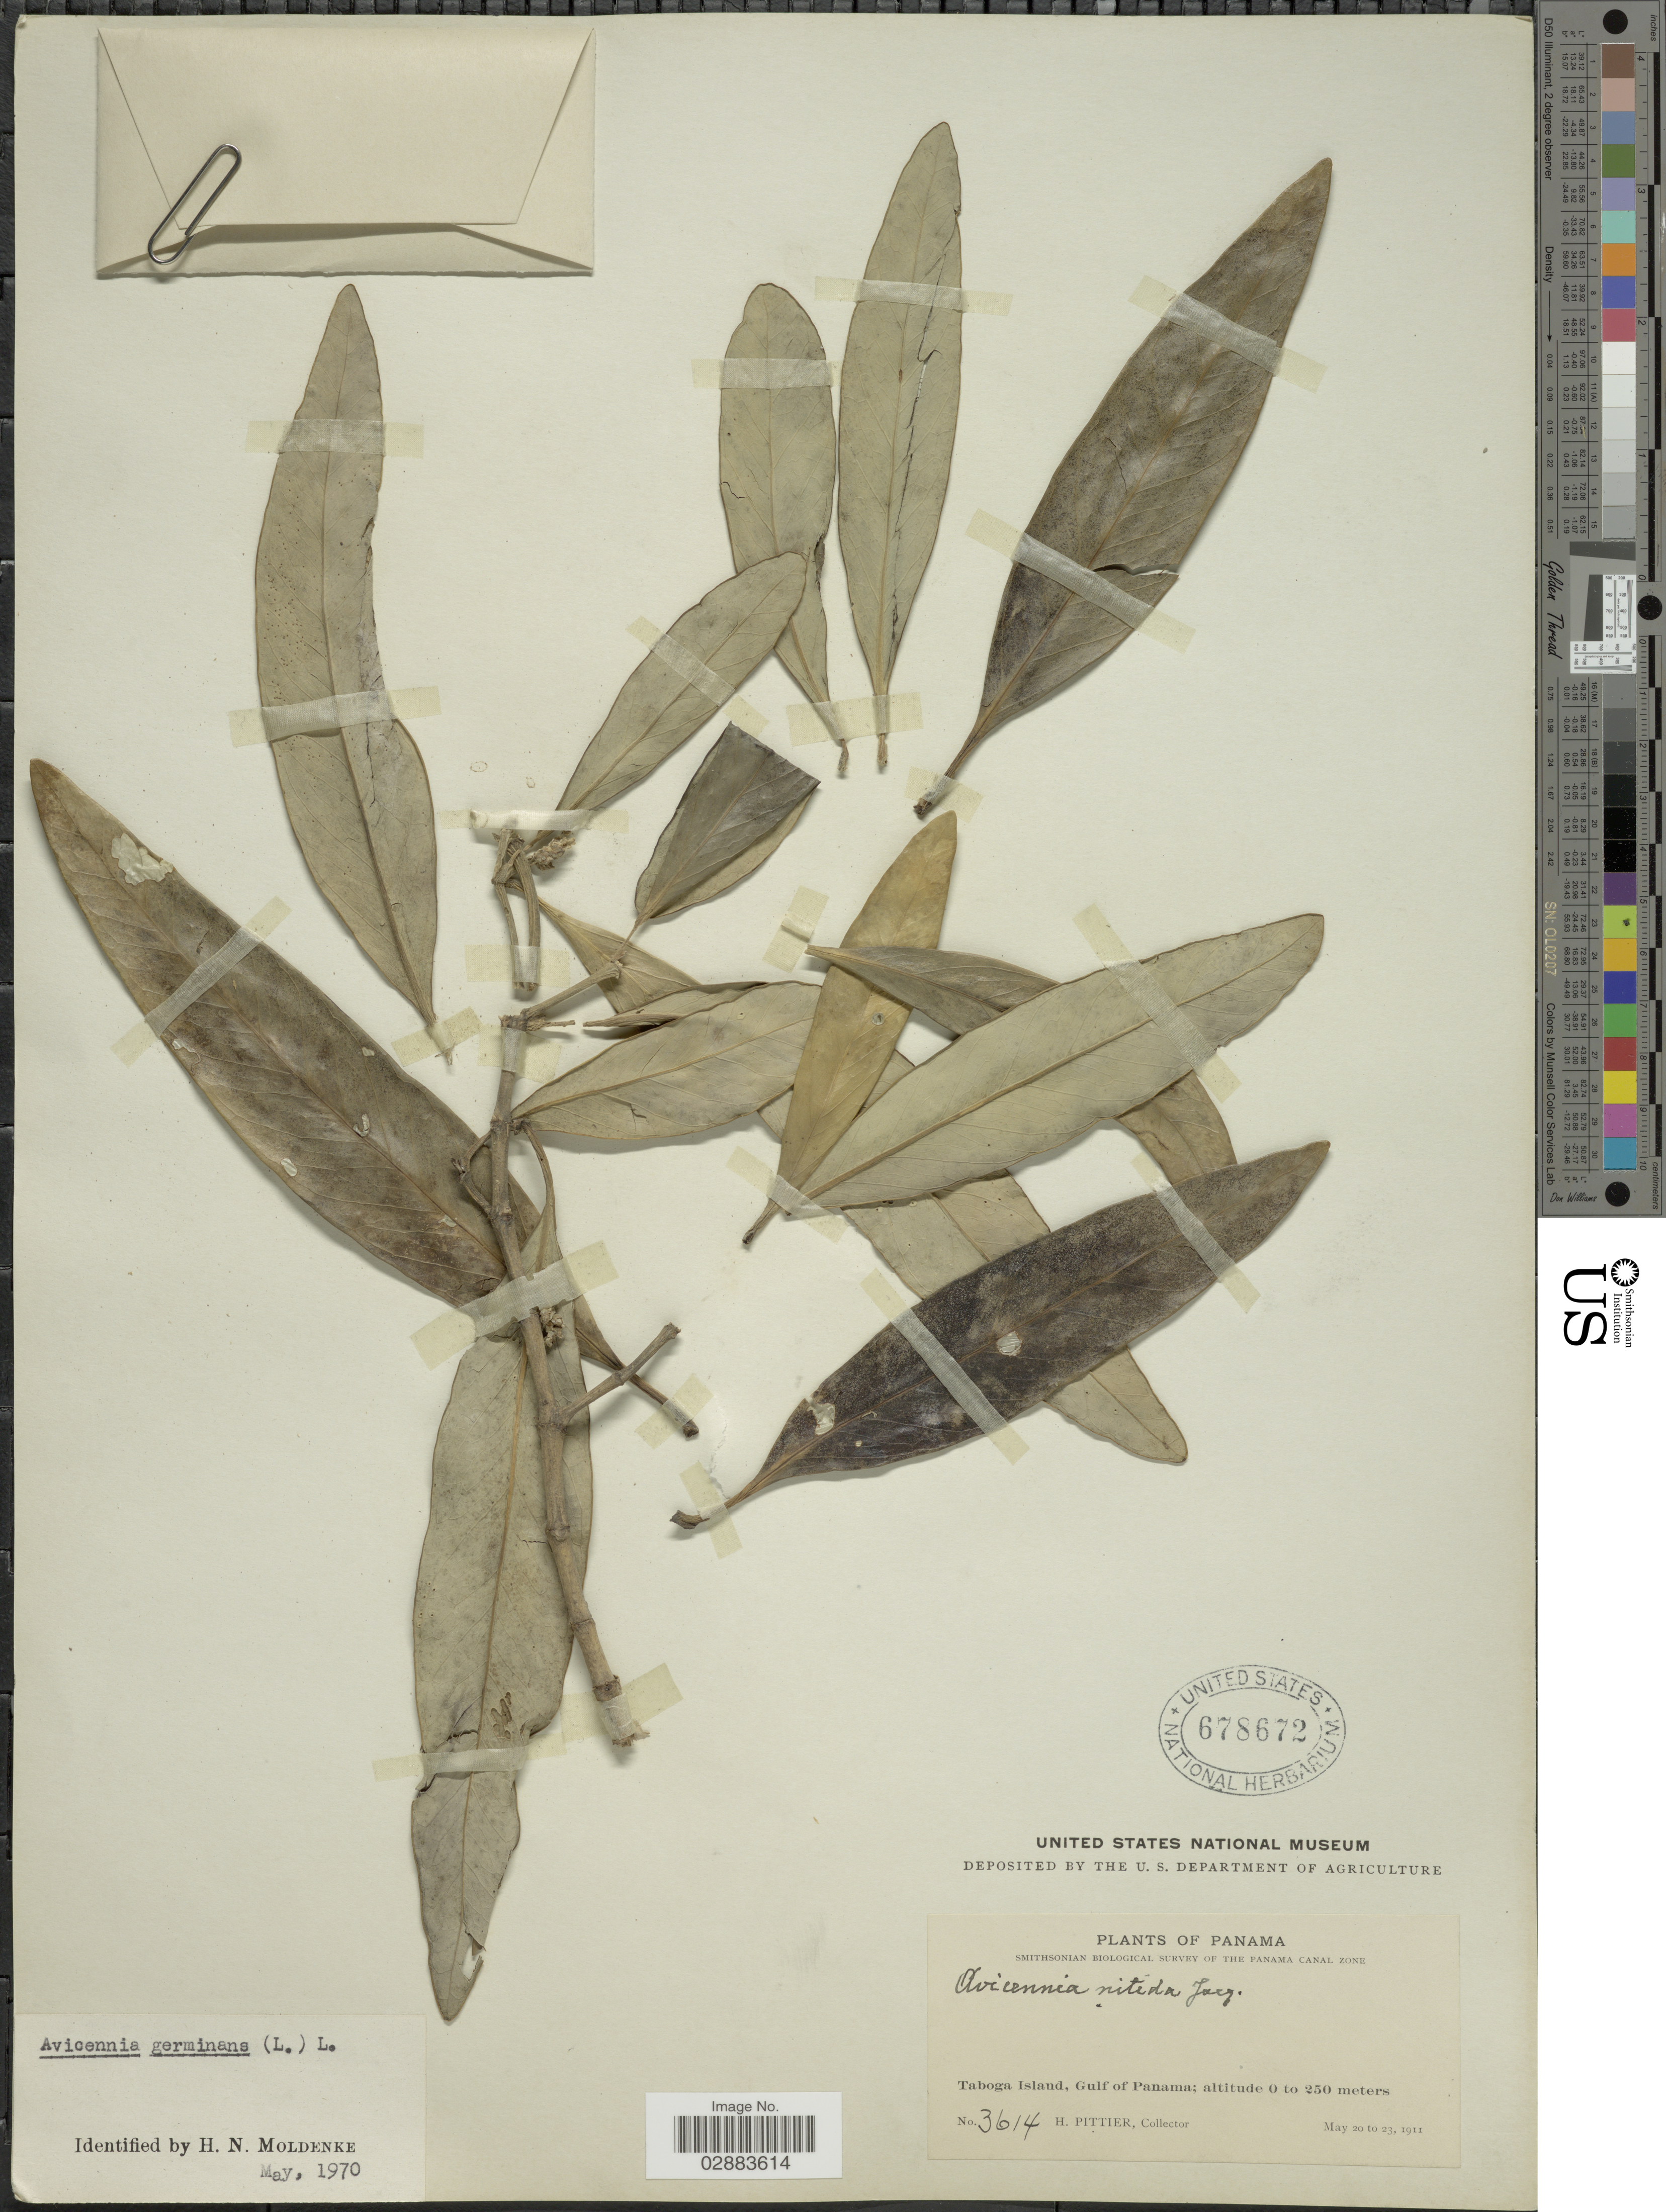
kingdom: Plantae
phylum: Tracheophyta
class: Magnoliopsida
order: Lamiales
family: Acanthaceae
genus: Avicennia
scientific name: Avicennia germinans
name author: (L.) L.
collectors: H. F. Pittier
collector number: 3614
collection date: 1911-05-20/1911-05-23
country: Panama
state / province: Panamá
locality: Taboga Island, Gulf of Panama.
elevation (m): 0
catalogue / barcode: US 678672